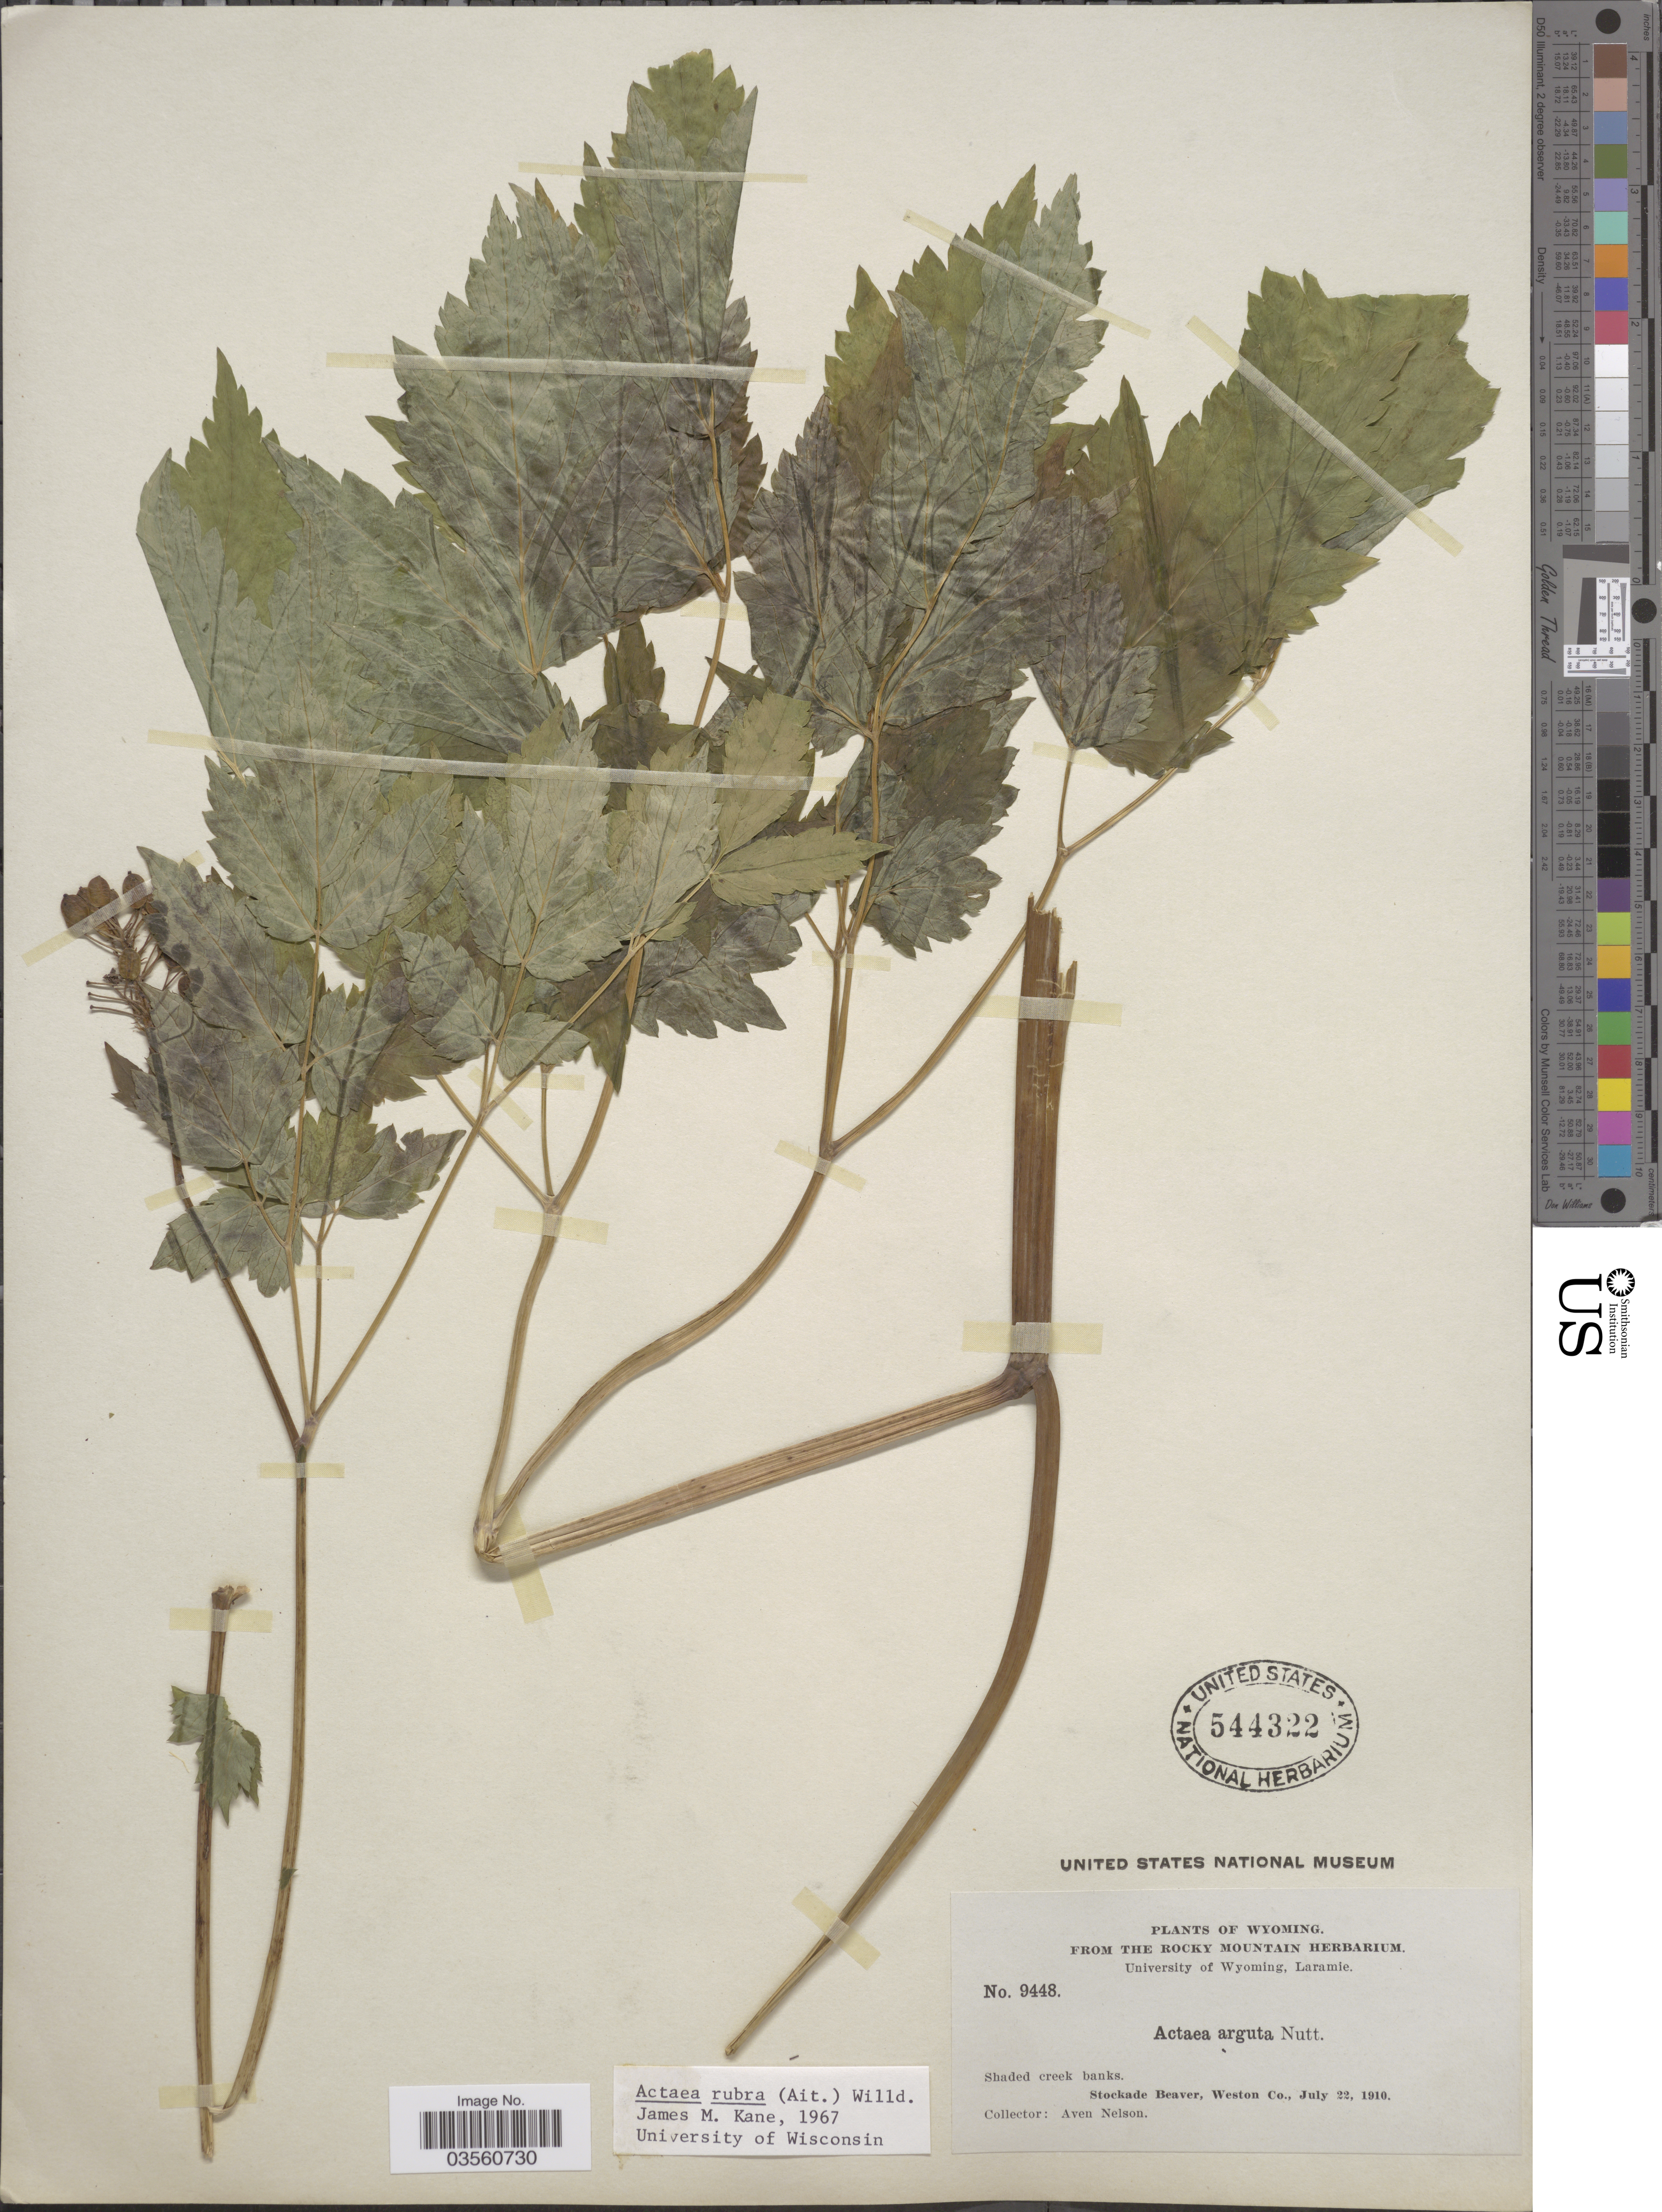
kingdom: Plantae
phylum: Tracheophyta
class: Magnoliopsida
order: Ranunculales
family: Ranunculaceae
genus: Actaea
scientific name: Actaea rubra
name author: (Aiton) Willd.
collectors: A. Nelson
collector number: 9448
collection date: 1910-07-22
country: United States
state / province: Wyoming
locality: Stockade Beaver, Weston Co.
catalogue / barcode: US 544322